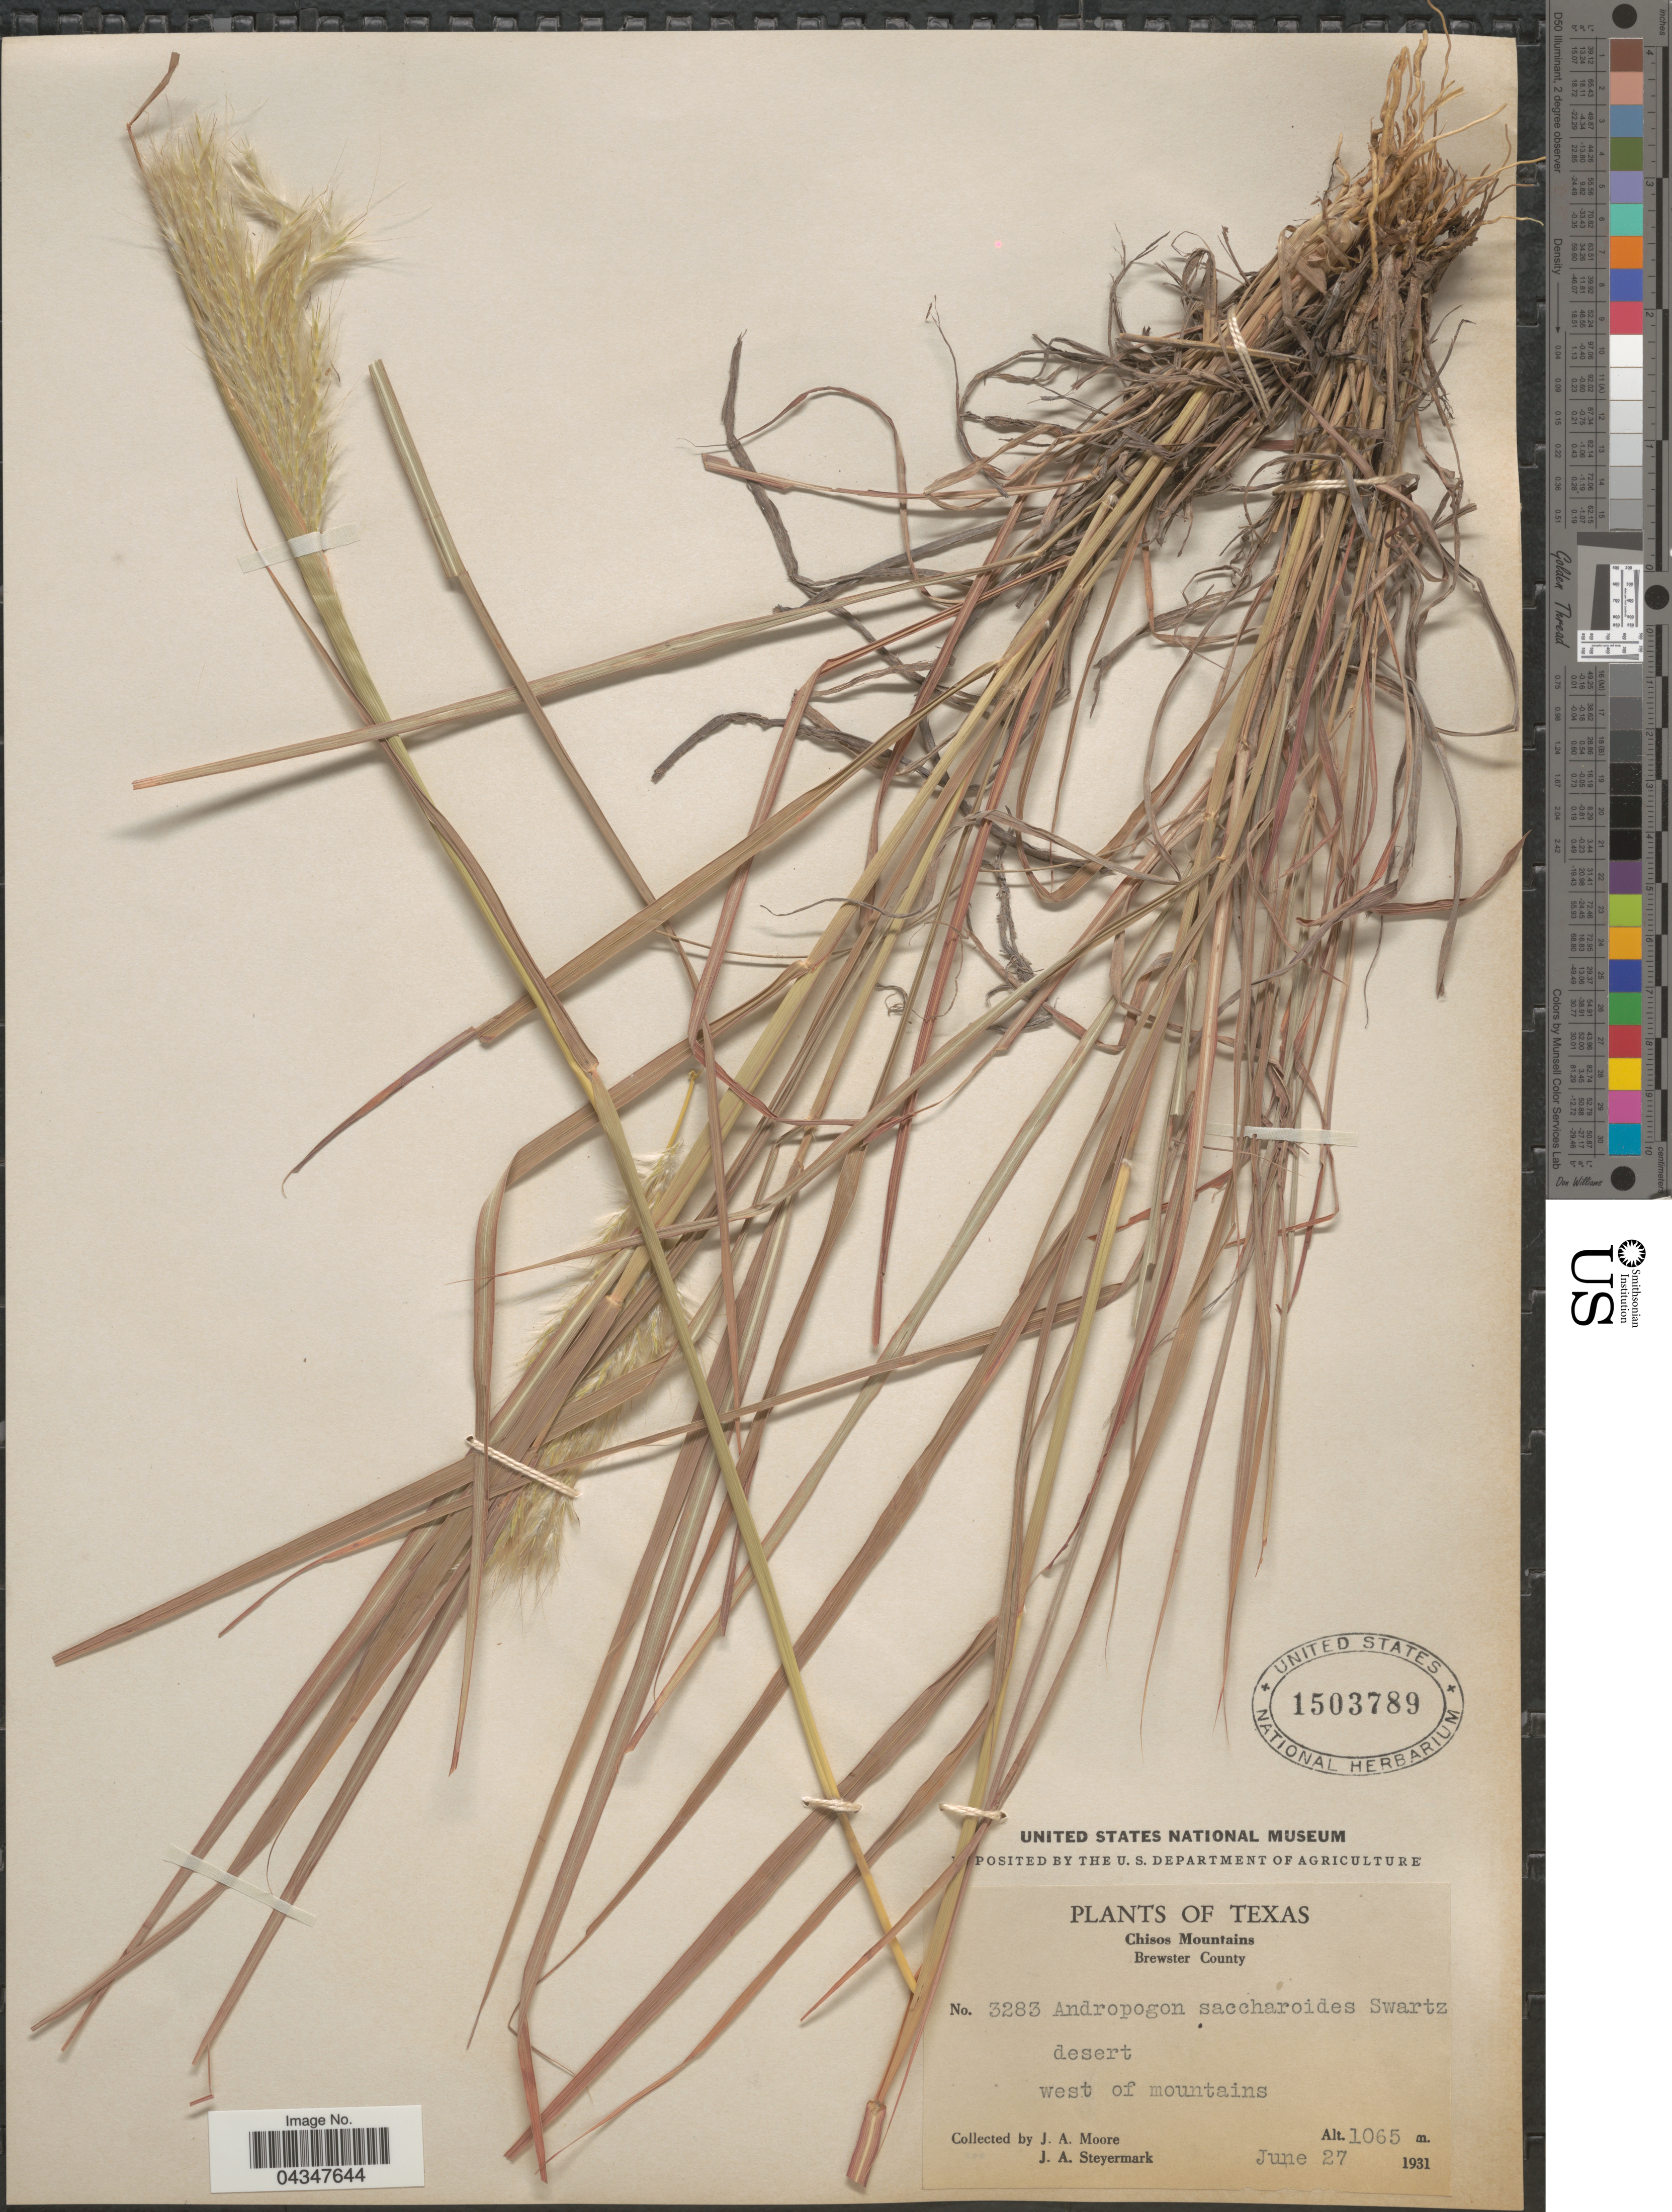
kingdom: Plantae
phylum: Tracheophyta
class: Liliopsida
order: Poales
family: Poaceae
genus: Bothriochloa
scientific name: Bothriochloa barbinodis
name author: (Lag.) Herter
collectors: J. A. Moore & J. Steyermark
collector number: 3283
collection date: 1931-06-27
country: United States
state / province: Texas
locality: Chisos Mountains. Brewster County. West of mountains.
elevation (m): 1065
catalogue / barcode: US 1503789